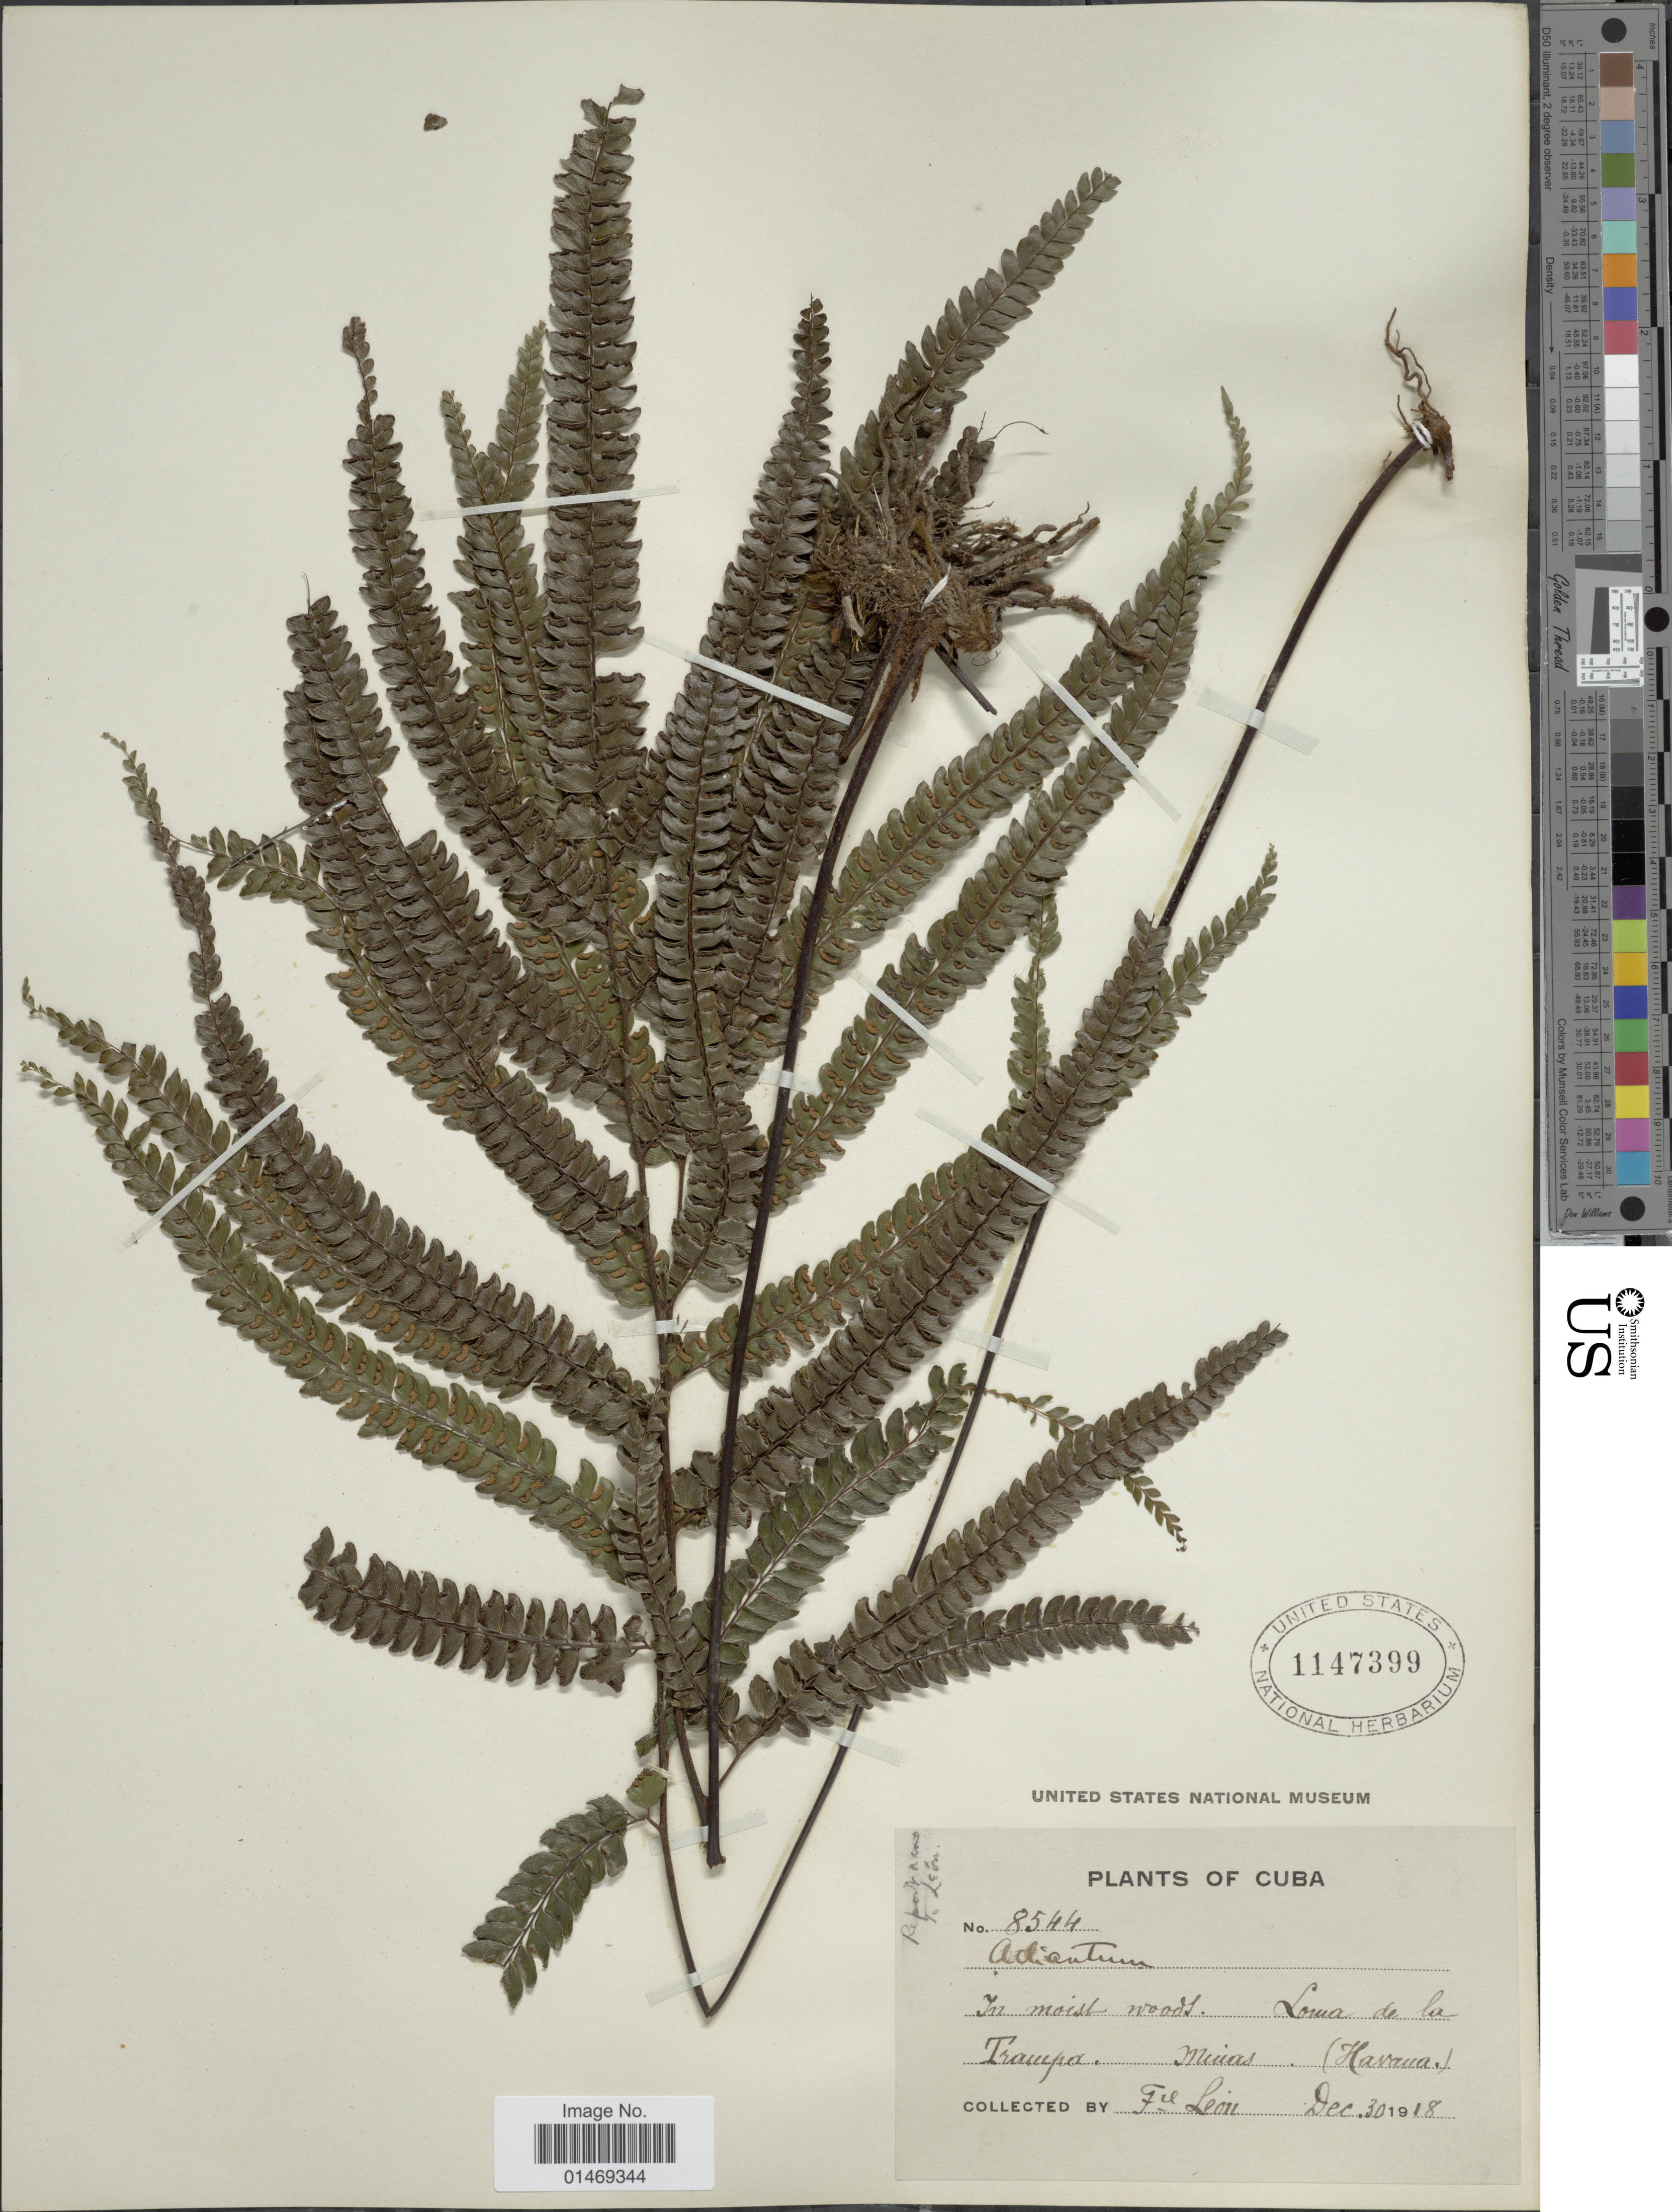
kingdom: Plantae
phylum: Tracheophyta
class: Polypodiopsida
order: Polypodiales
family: Pteridaceae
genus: Adiantum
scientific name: Adiantum pyramidale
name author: (L.) Willd.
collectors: Bro. León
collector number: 8544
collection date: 1918-12-30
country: Cuba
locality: In moist woods, Loma de la Trampa, Minas, Havana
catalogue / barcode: US 1147399